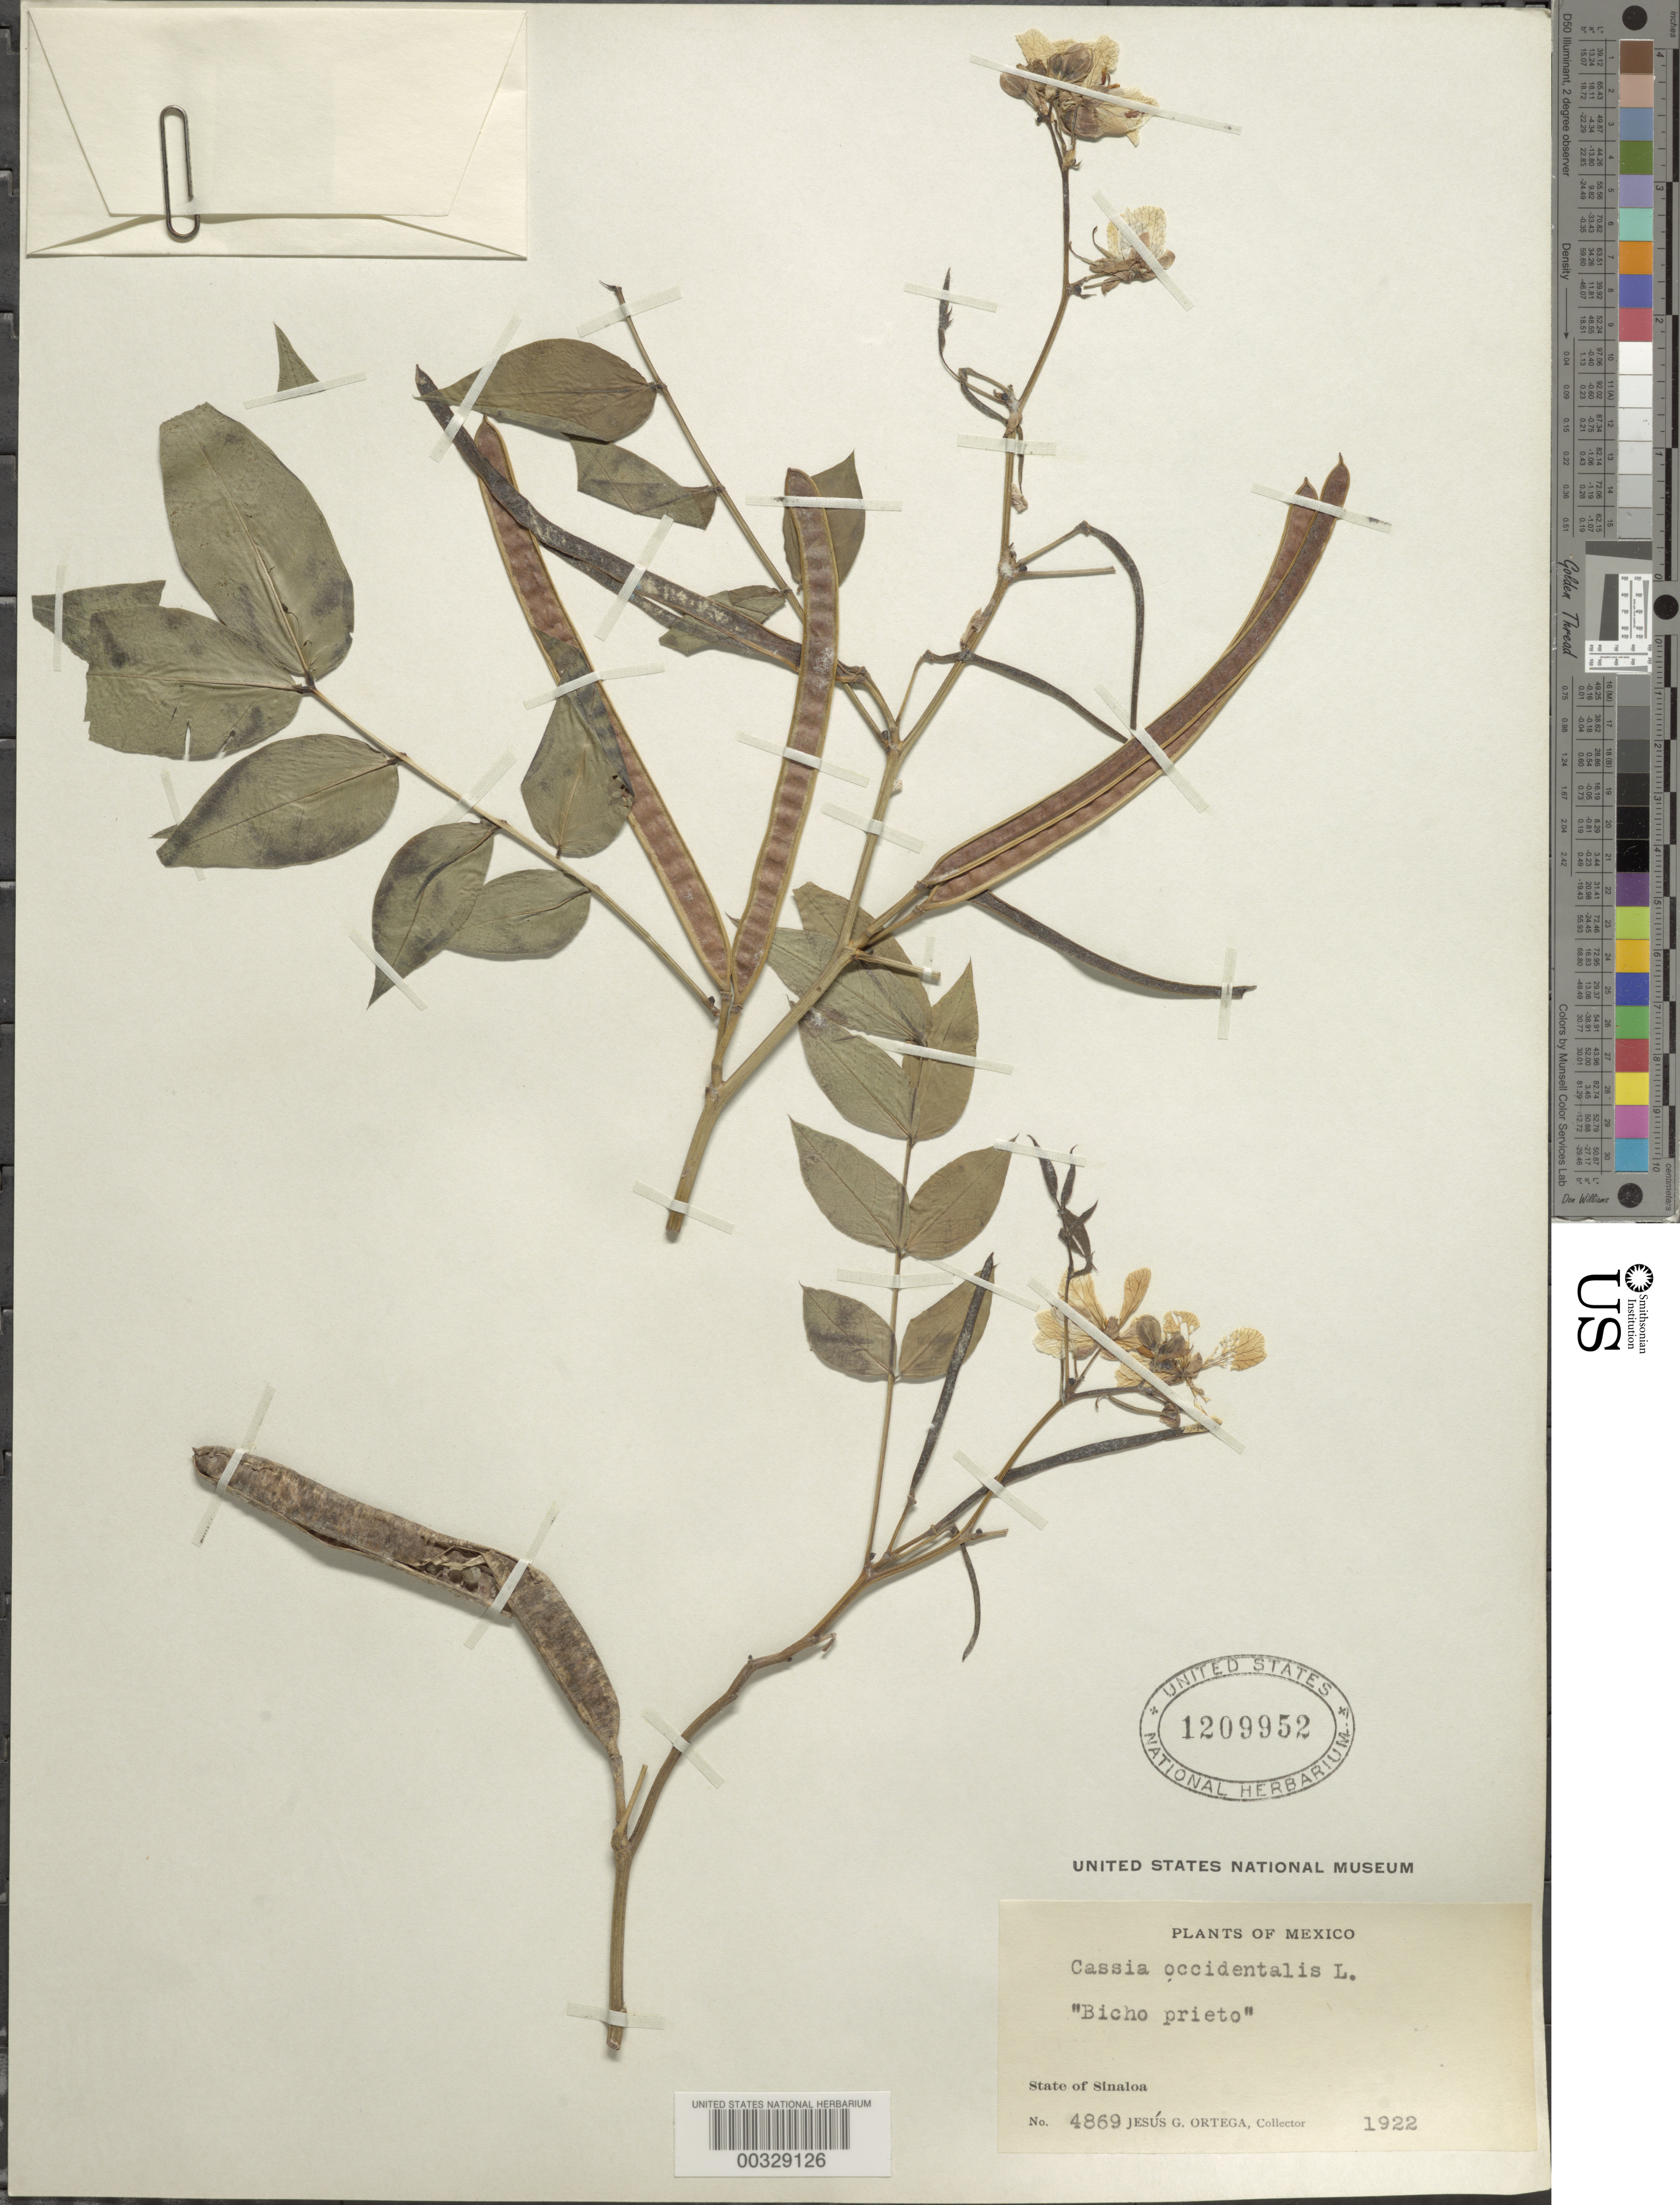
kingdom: Plantae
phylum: Tracheophyta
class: Magnoliopsida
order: Fabales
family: Fabaceae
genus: Senna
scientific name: Senna occidentalis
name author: (L.) Link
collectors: J. Ortega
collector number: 4869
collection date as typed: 1922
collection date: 1922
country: Mexico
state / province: Sinaloa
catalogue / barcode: US 1209952